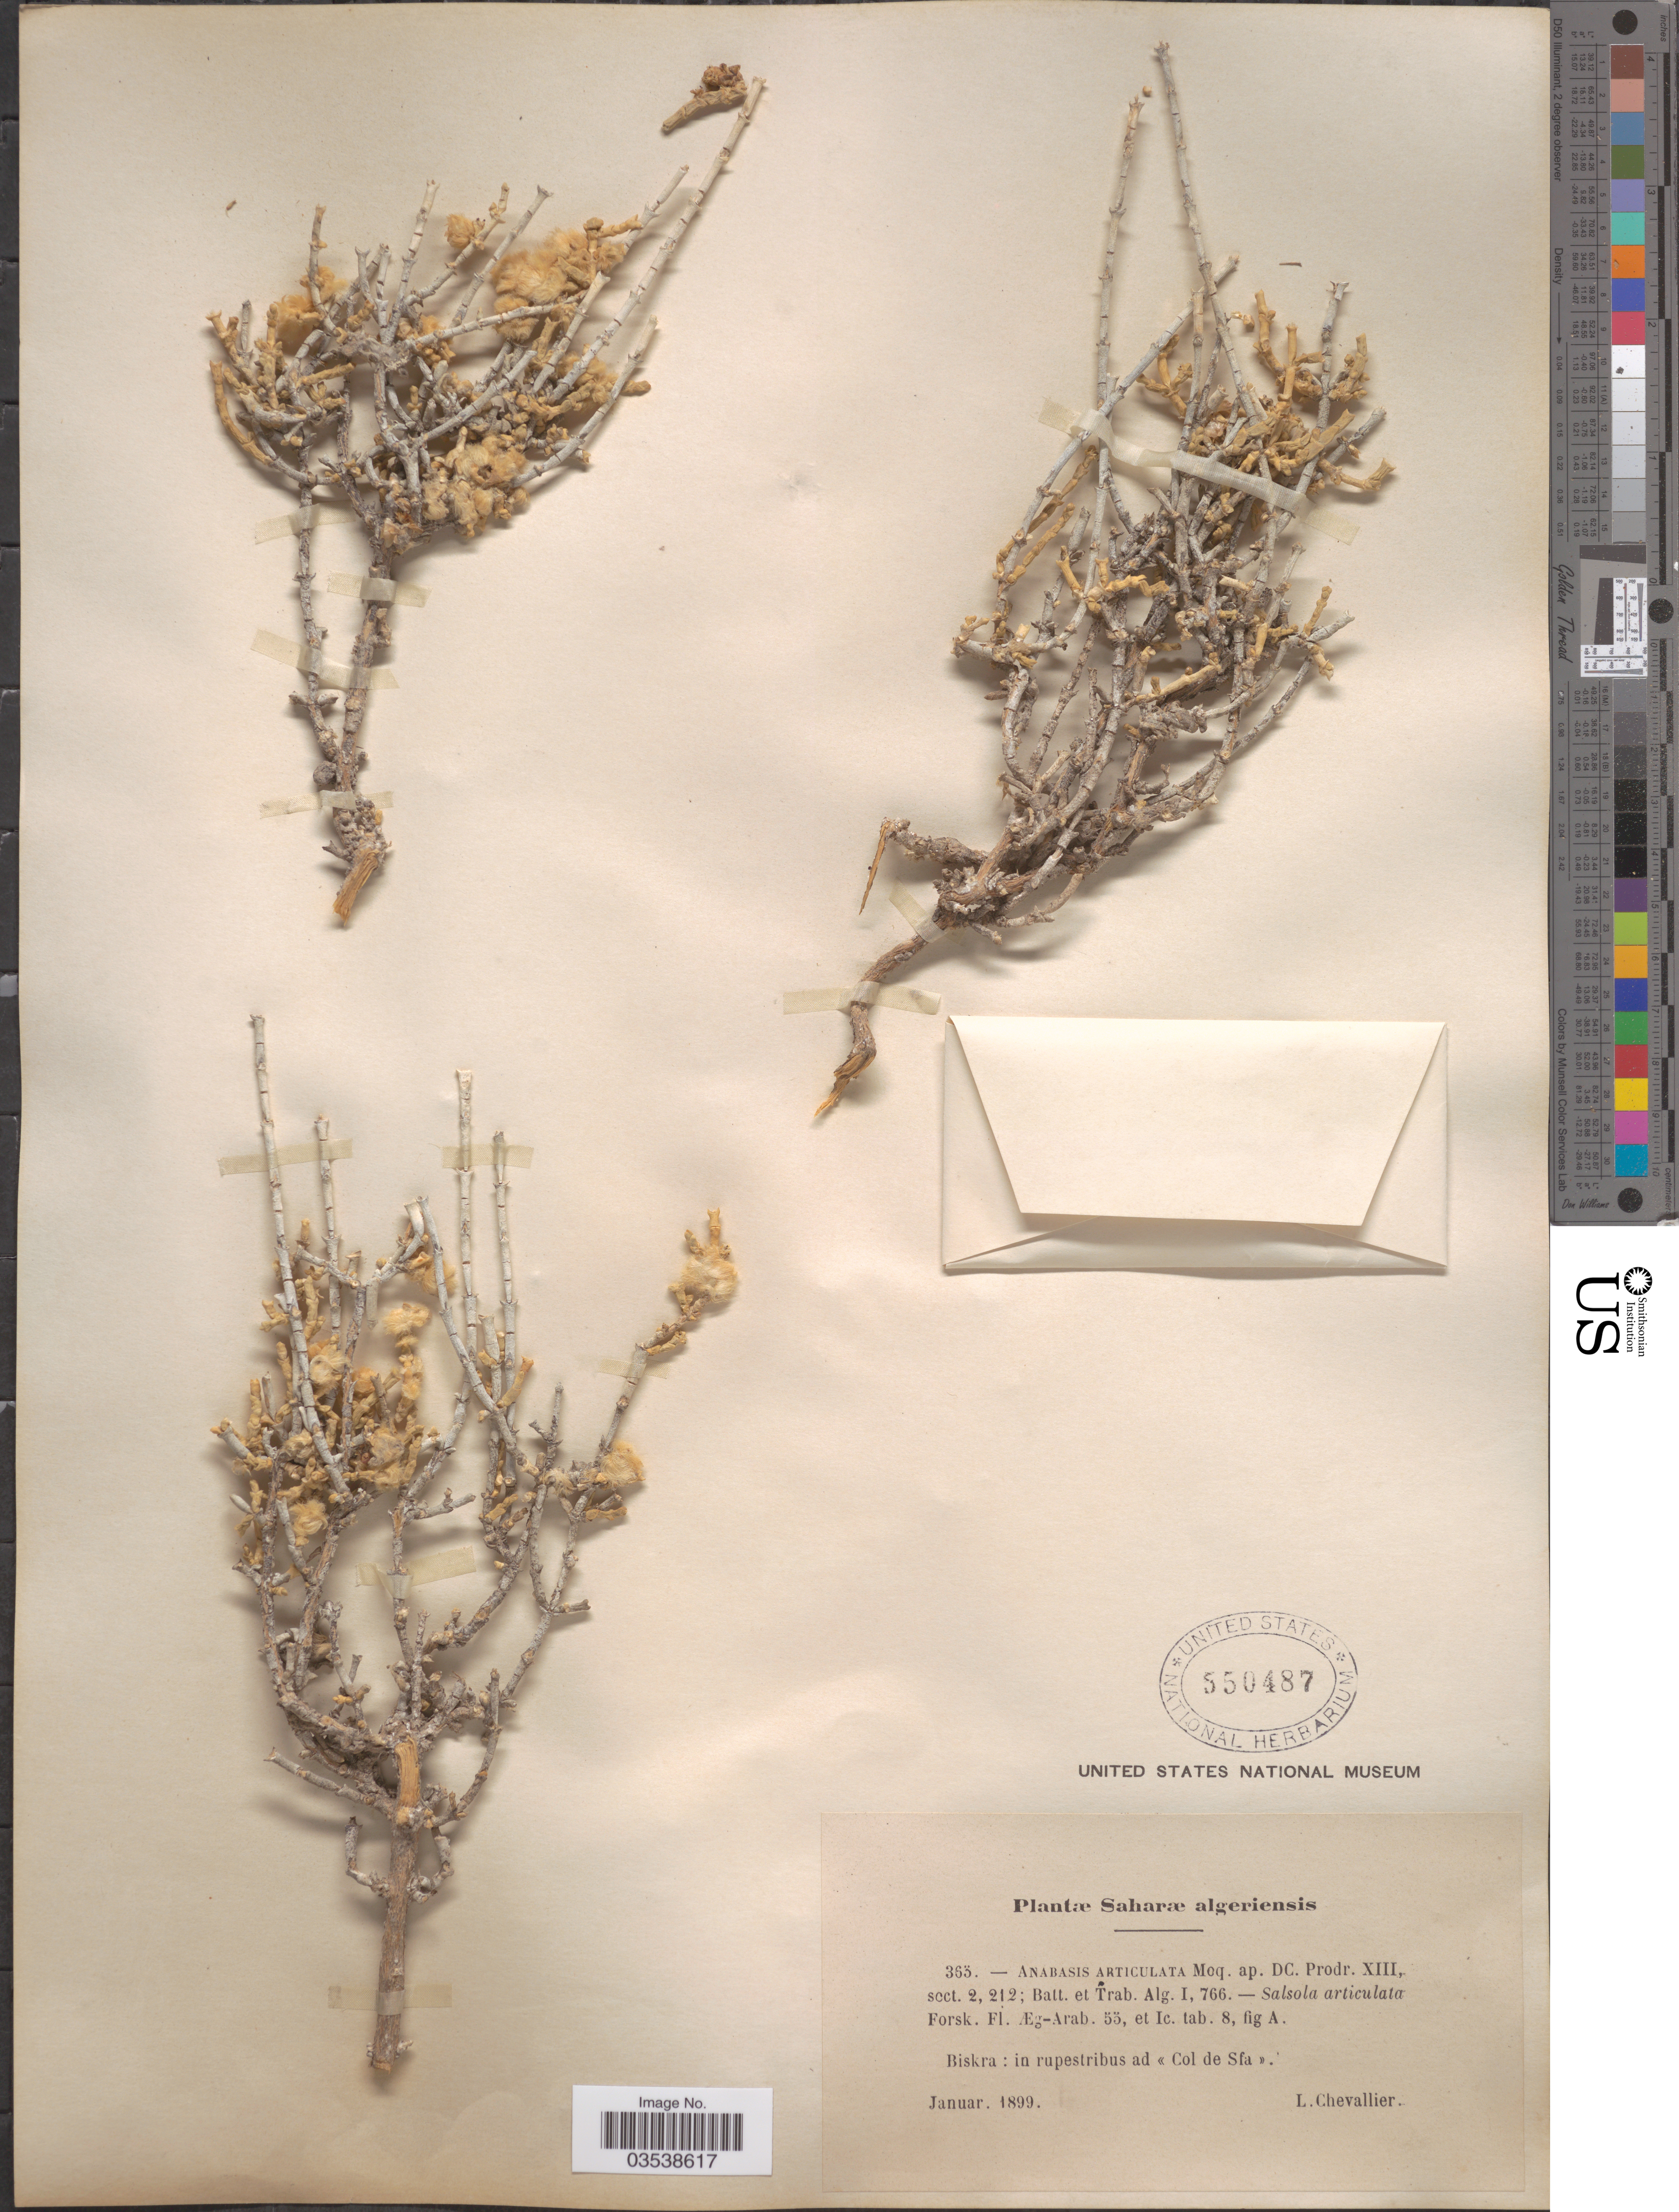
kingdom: Plantae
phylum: Tracheophyta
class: Magnoliopsida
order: Caryophyllales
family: Amaranthaceae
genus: Anabasis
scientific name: Anabasis articulata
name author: (Forssk.) Moq.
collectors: L. Chevallier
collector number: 365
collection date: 1899-01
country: Algeria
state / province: Biskra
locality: Saharæ algeriensis. In rupestribus ad «Çol de Sfa».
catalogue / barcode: US 550487